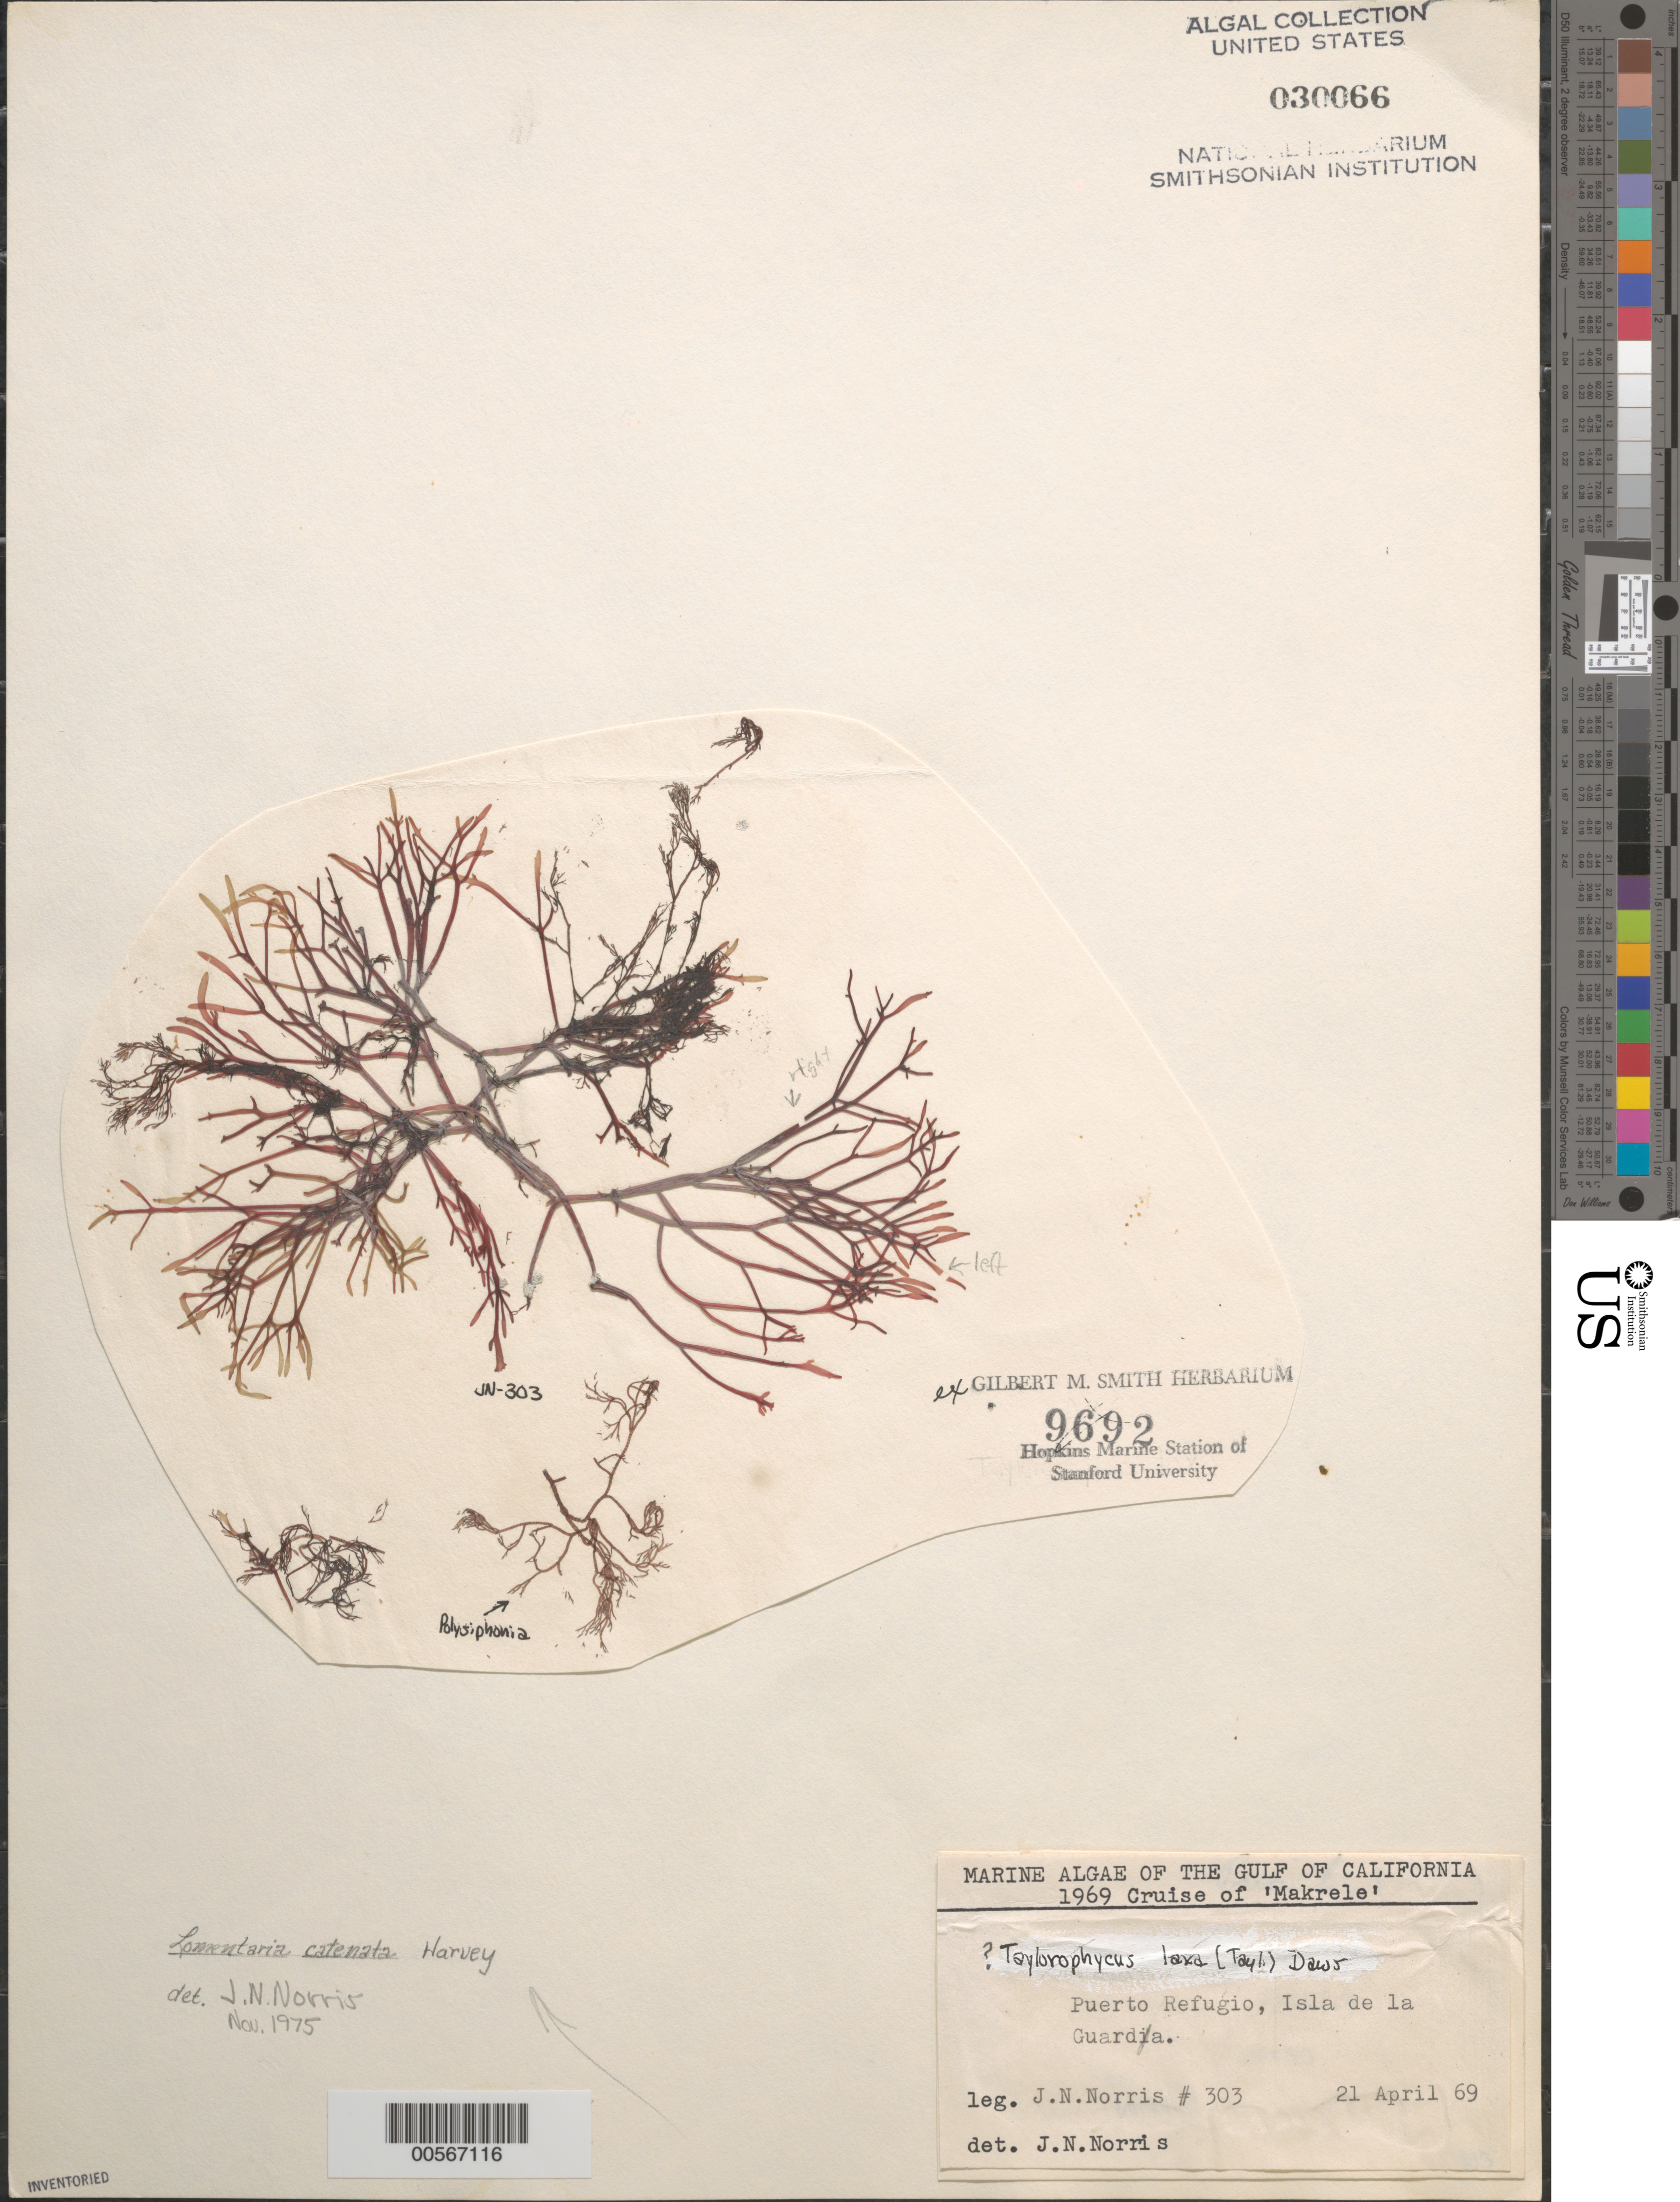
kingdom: Plantae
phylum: Rhodophyta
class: Florideophyceae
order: Rhodymeniales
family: Lomentariaceae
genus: Fushitsunagia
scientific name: Fushitsunagia catenata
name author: (Harv.) Filloramo & G.W. Saunders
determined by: Algae name updating Project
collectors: J. N. Norris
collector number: JN-303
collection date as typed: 21 Apr 1969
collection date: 1969-04-21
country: Mexico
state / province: Baja California Norte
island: Isla Angel de la Guarda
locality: Puerto Refugio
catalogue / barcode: US 30066